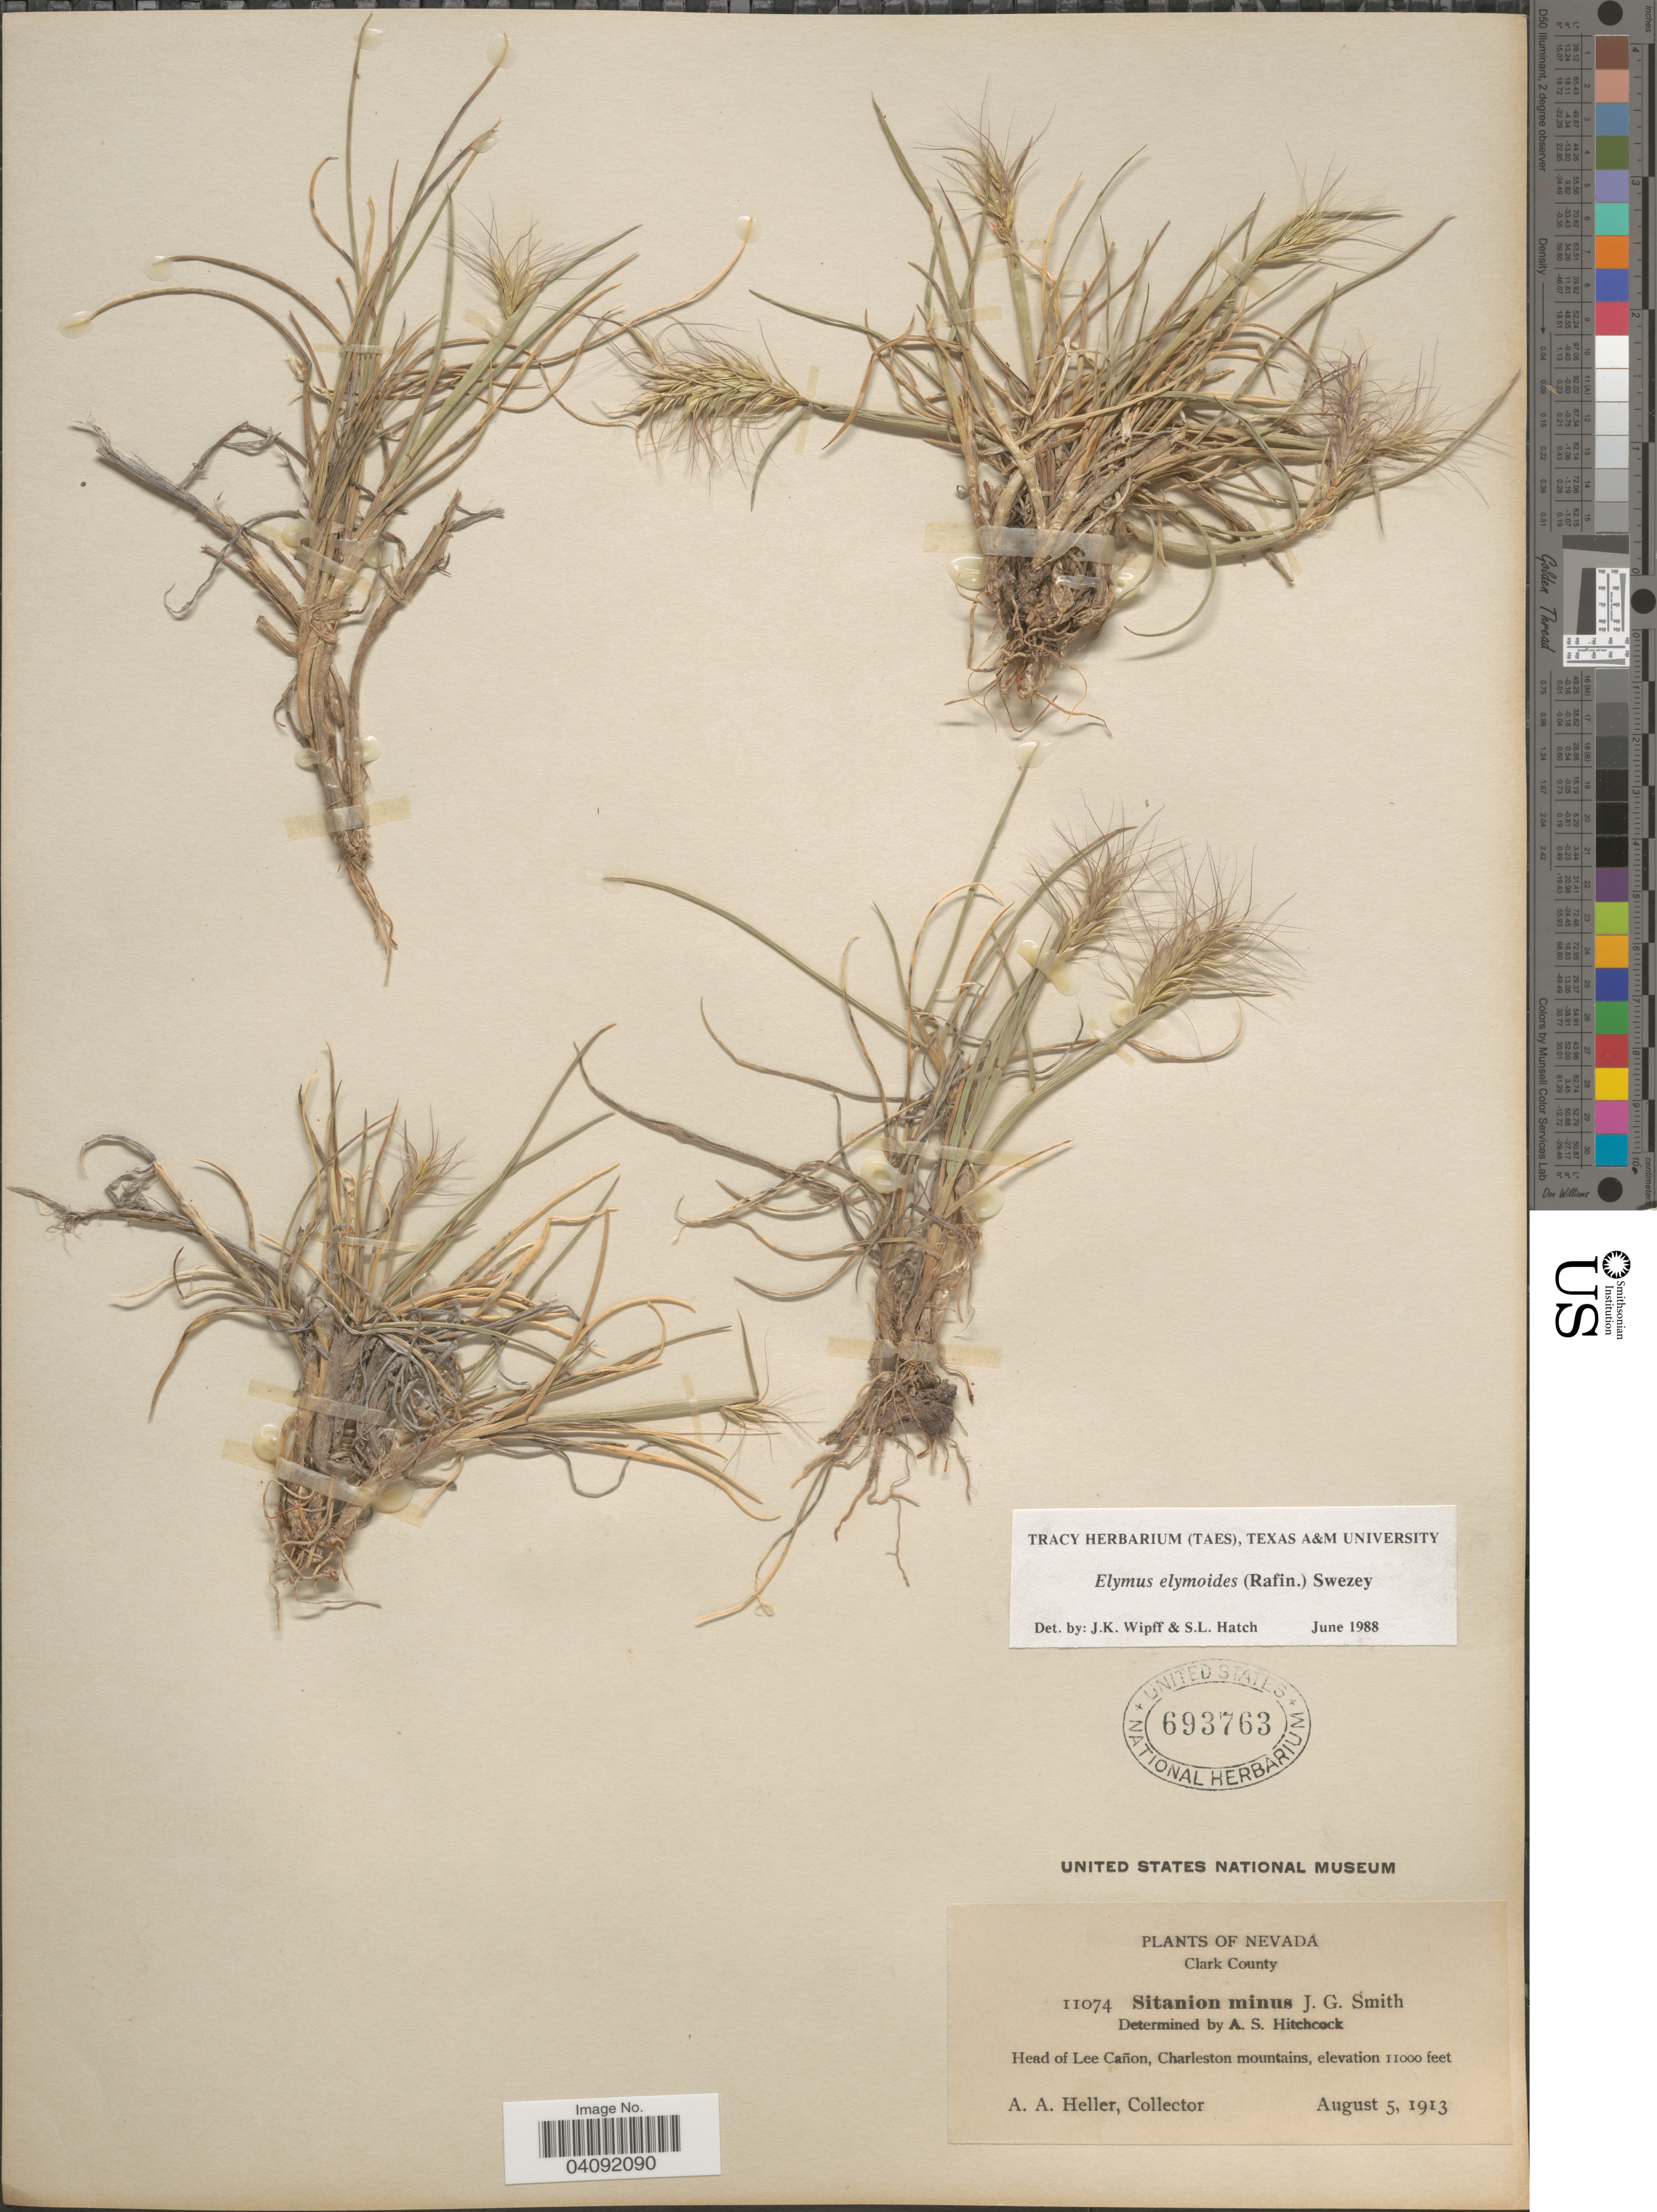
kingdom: Plantae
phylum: Tracheophyta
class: Liliopsida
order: Poales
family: Poaceae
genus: Elymus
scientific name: Elymus elymoides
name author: (Raf.) Swezey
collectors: A. A. Heller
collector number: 11074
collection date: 1913-08-05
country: United States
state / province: Nevada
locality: Clark County. Head of Lee Cañon, Charleston mountains.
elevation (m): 3353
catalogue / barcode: US 693763